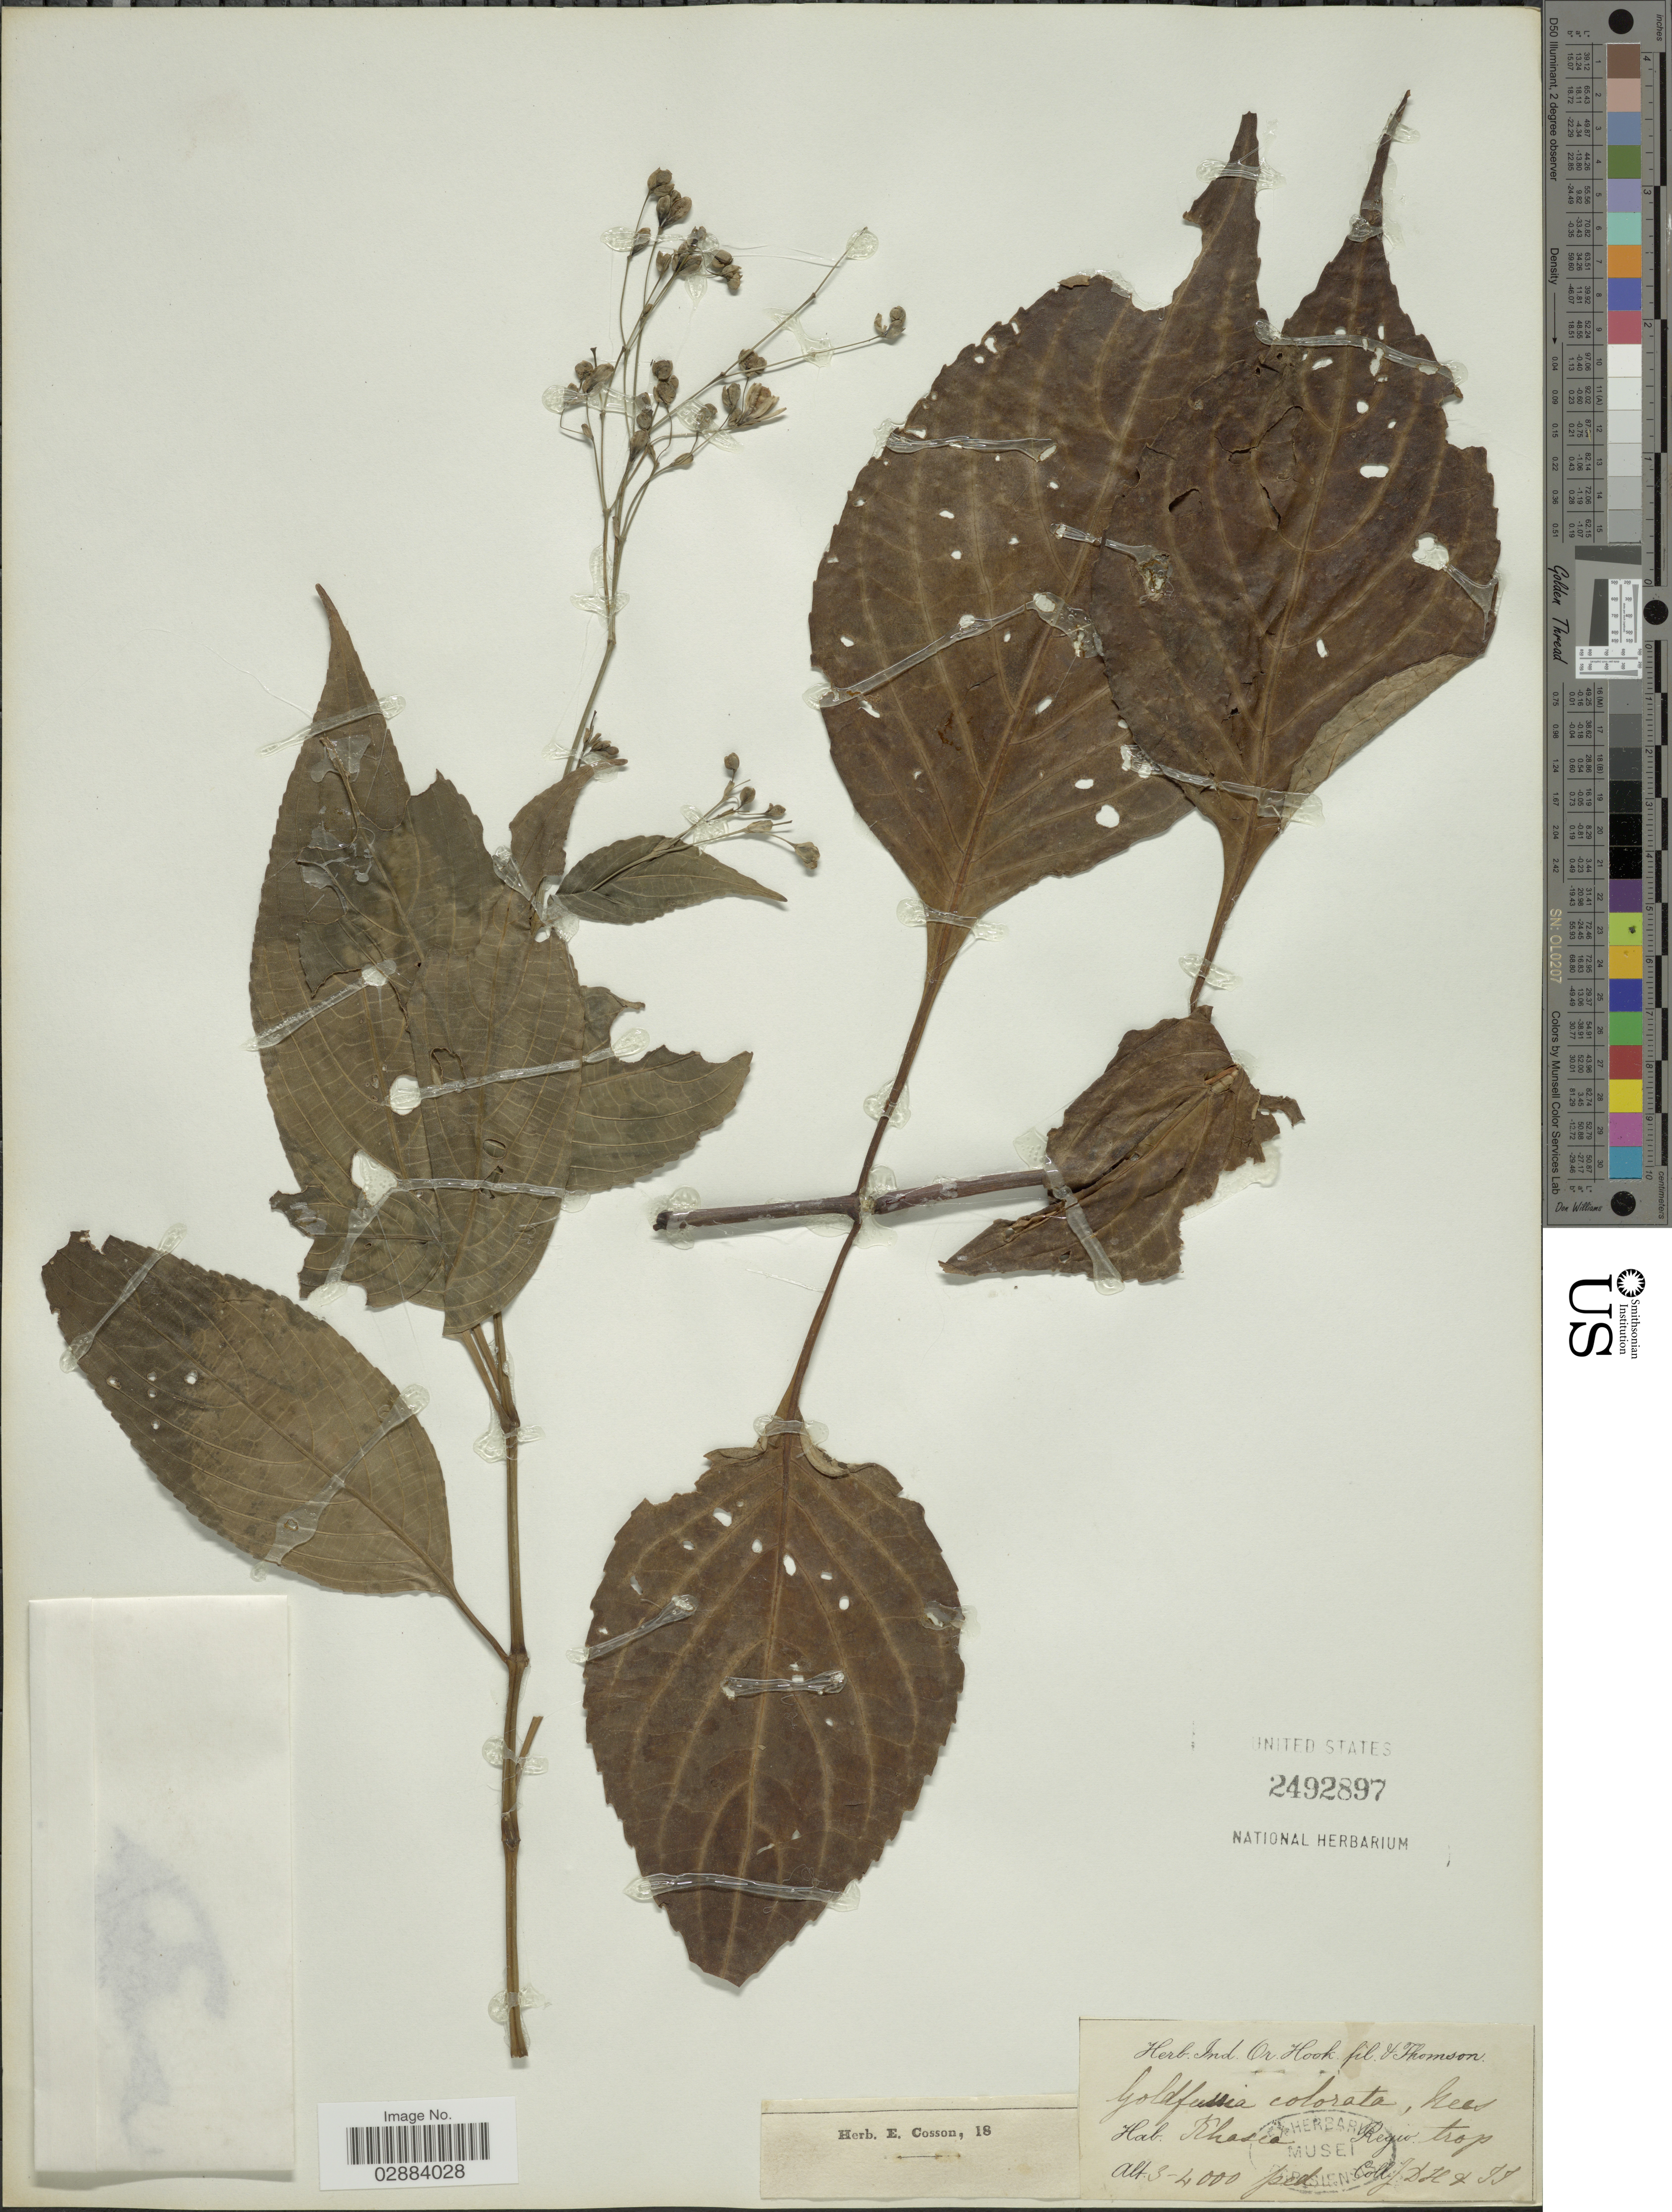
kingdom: Plantae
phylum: Tracheophyta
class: Magnoliopsida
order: Lamiales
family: Acanthaceae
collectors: J. D. Hooker & T. Thomson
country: India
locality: Khasia.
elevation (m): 914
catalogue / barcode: US 2492897